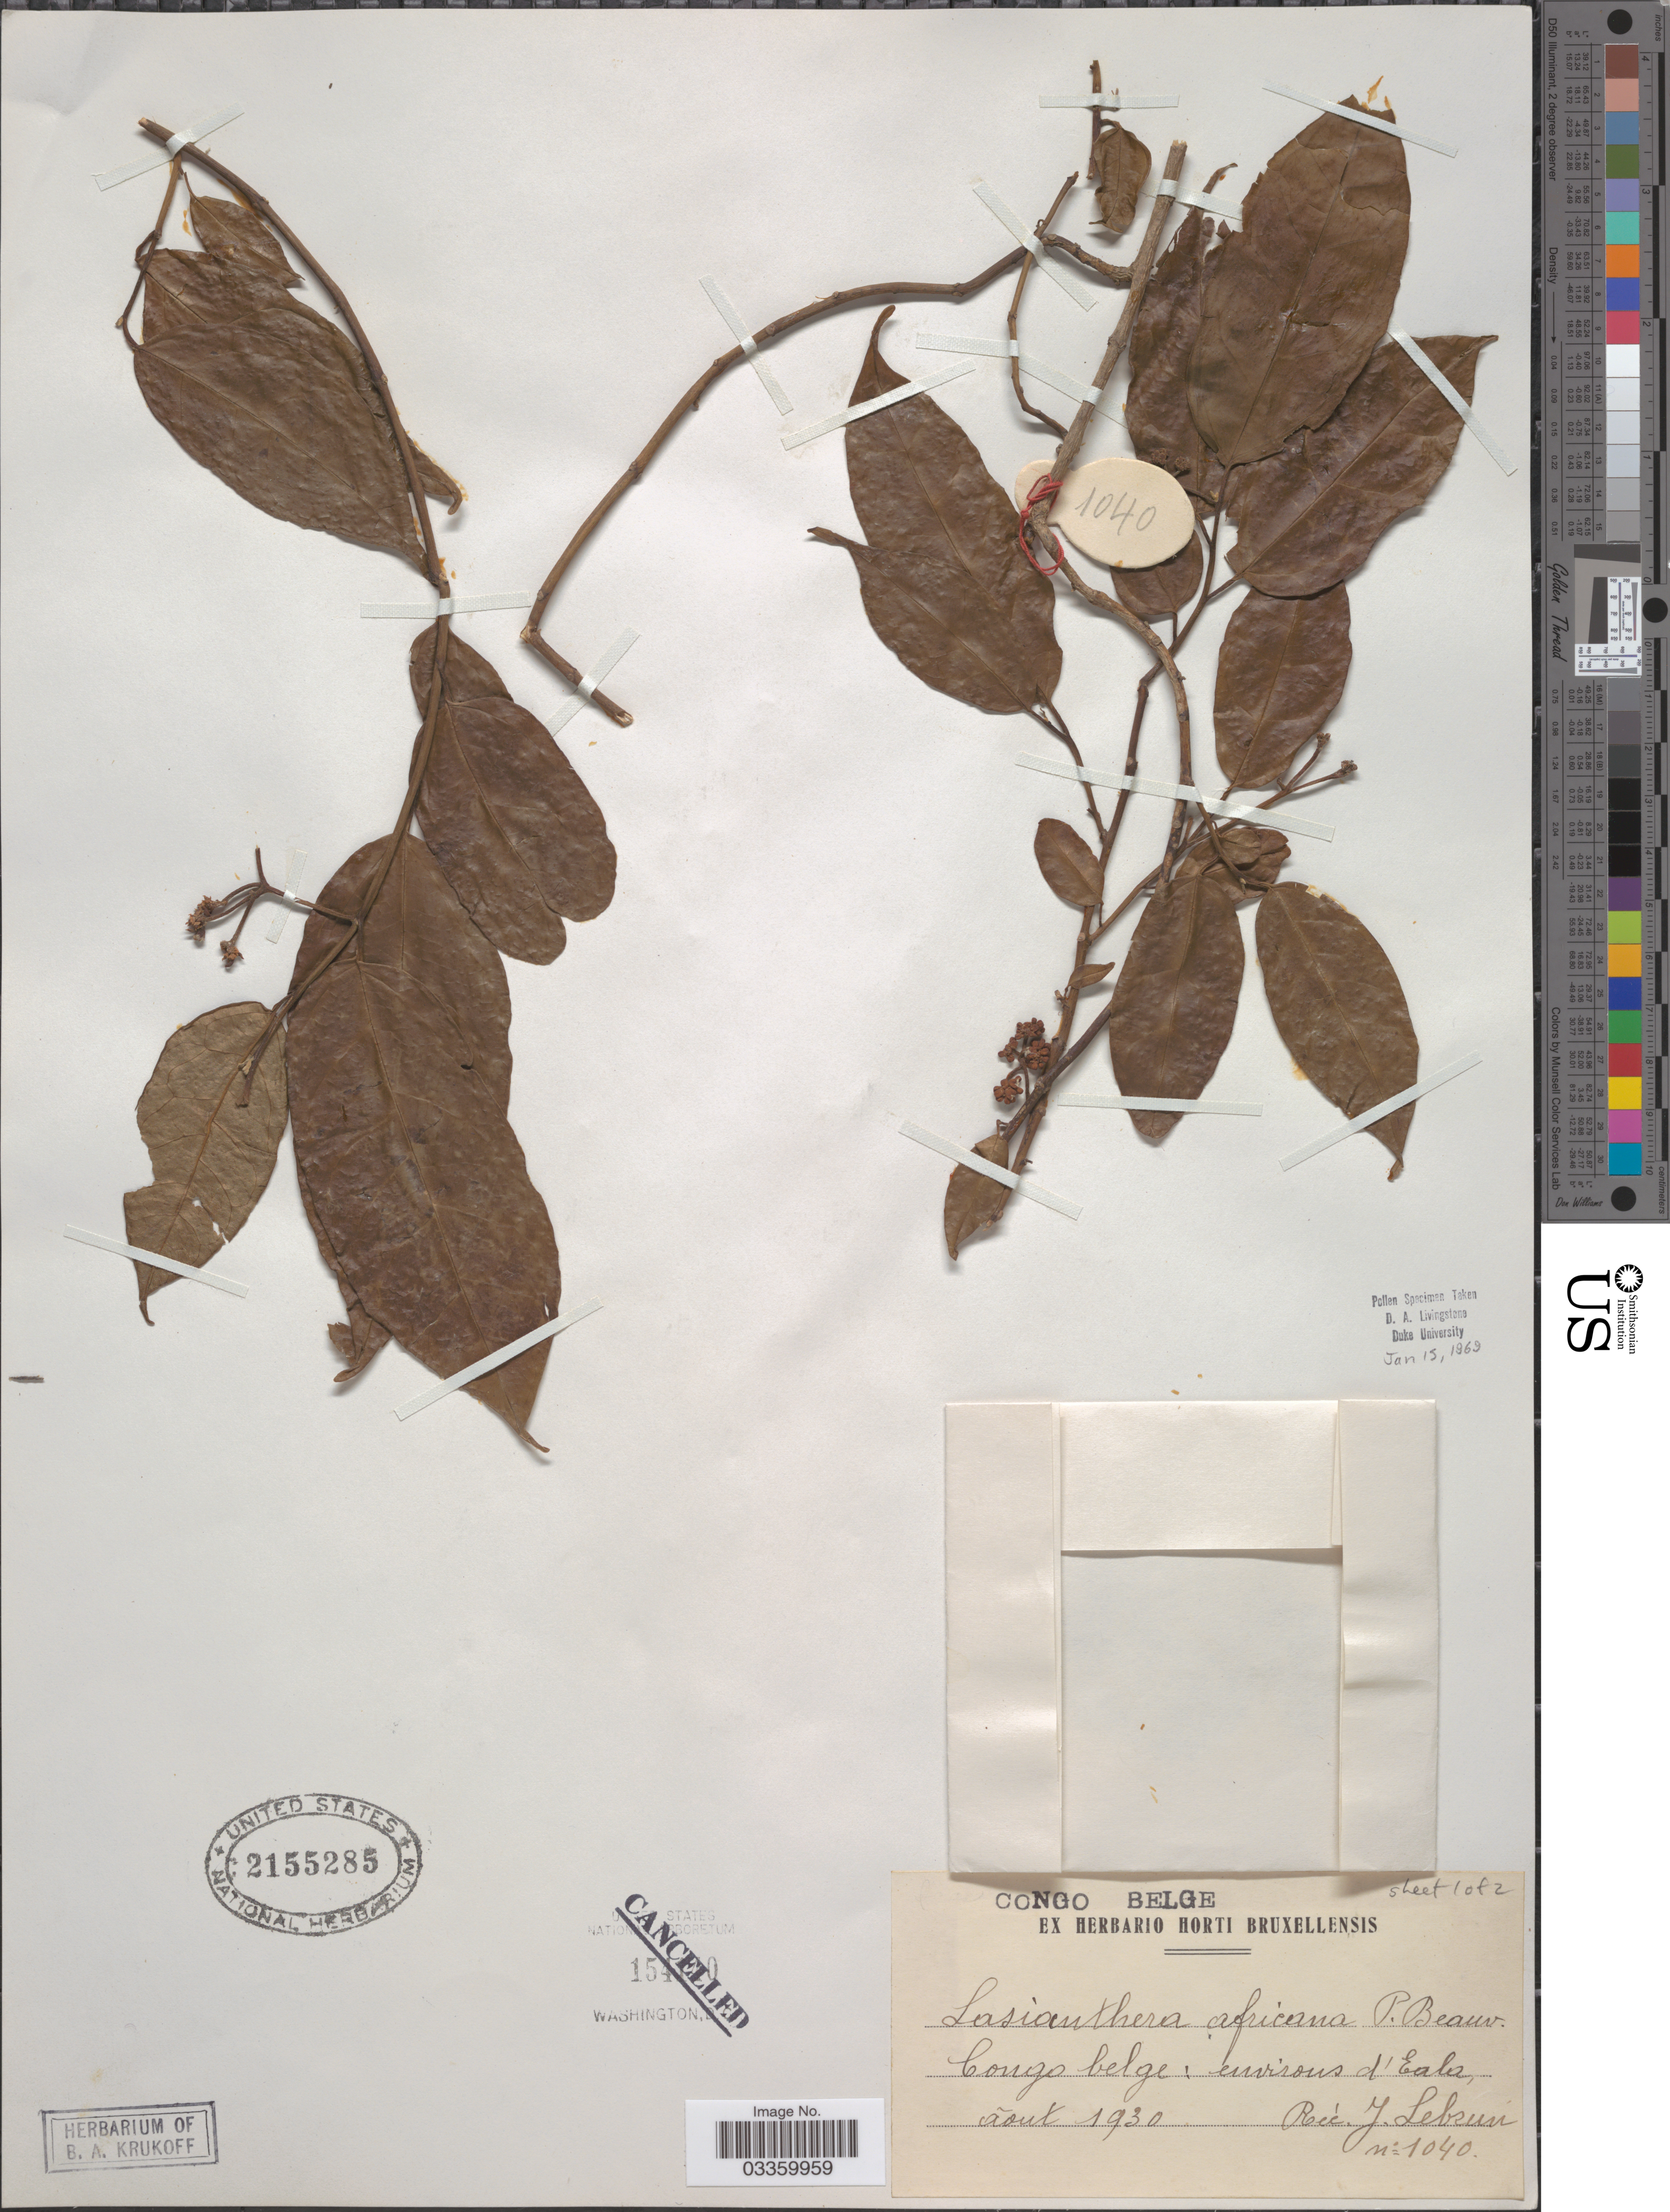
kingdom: Plantae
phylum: Tracheophyta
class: Magnoliopsida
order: Cardiopteridales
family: Stemonuraceae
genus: Lasianthera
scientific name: Lasianthera africana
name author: P. Beauv.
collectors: J. A. Lebrun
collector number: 1040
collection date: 1930-08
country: Congo, Democratic Republic of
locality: Congo Belge: environs d'Eala.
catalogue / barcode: US 2155285